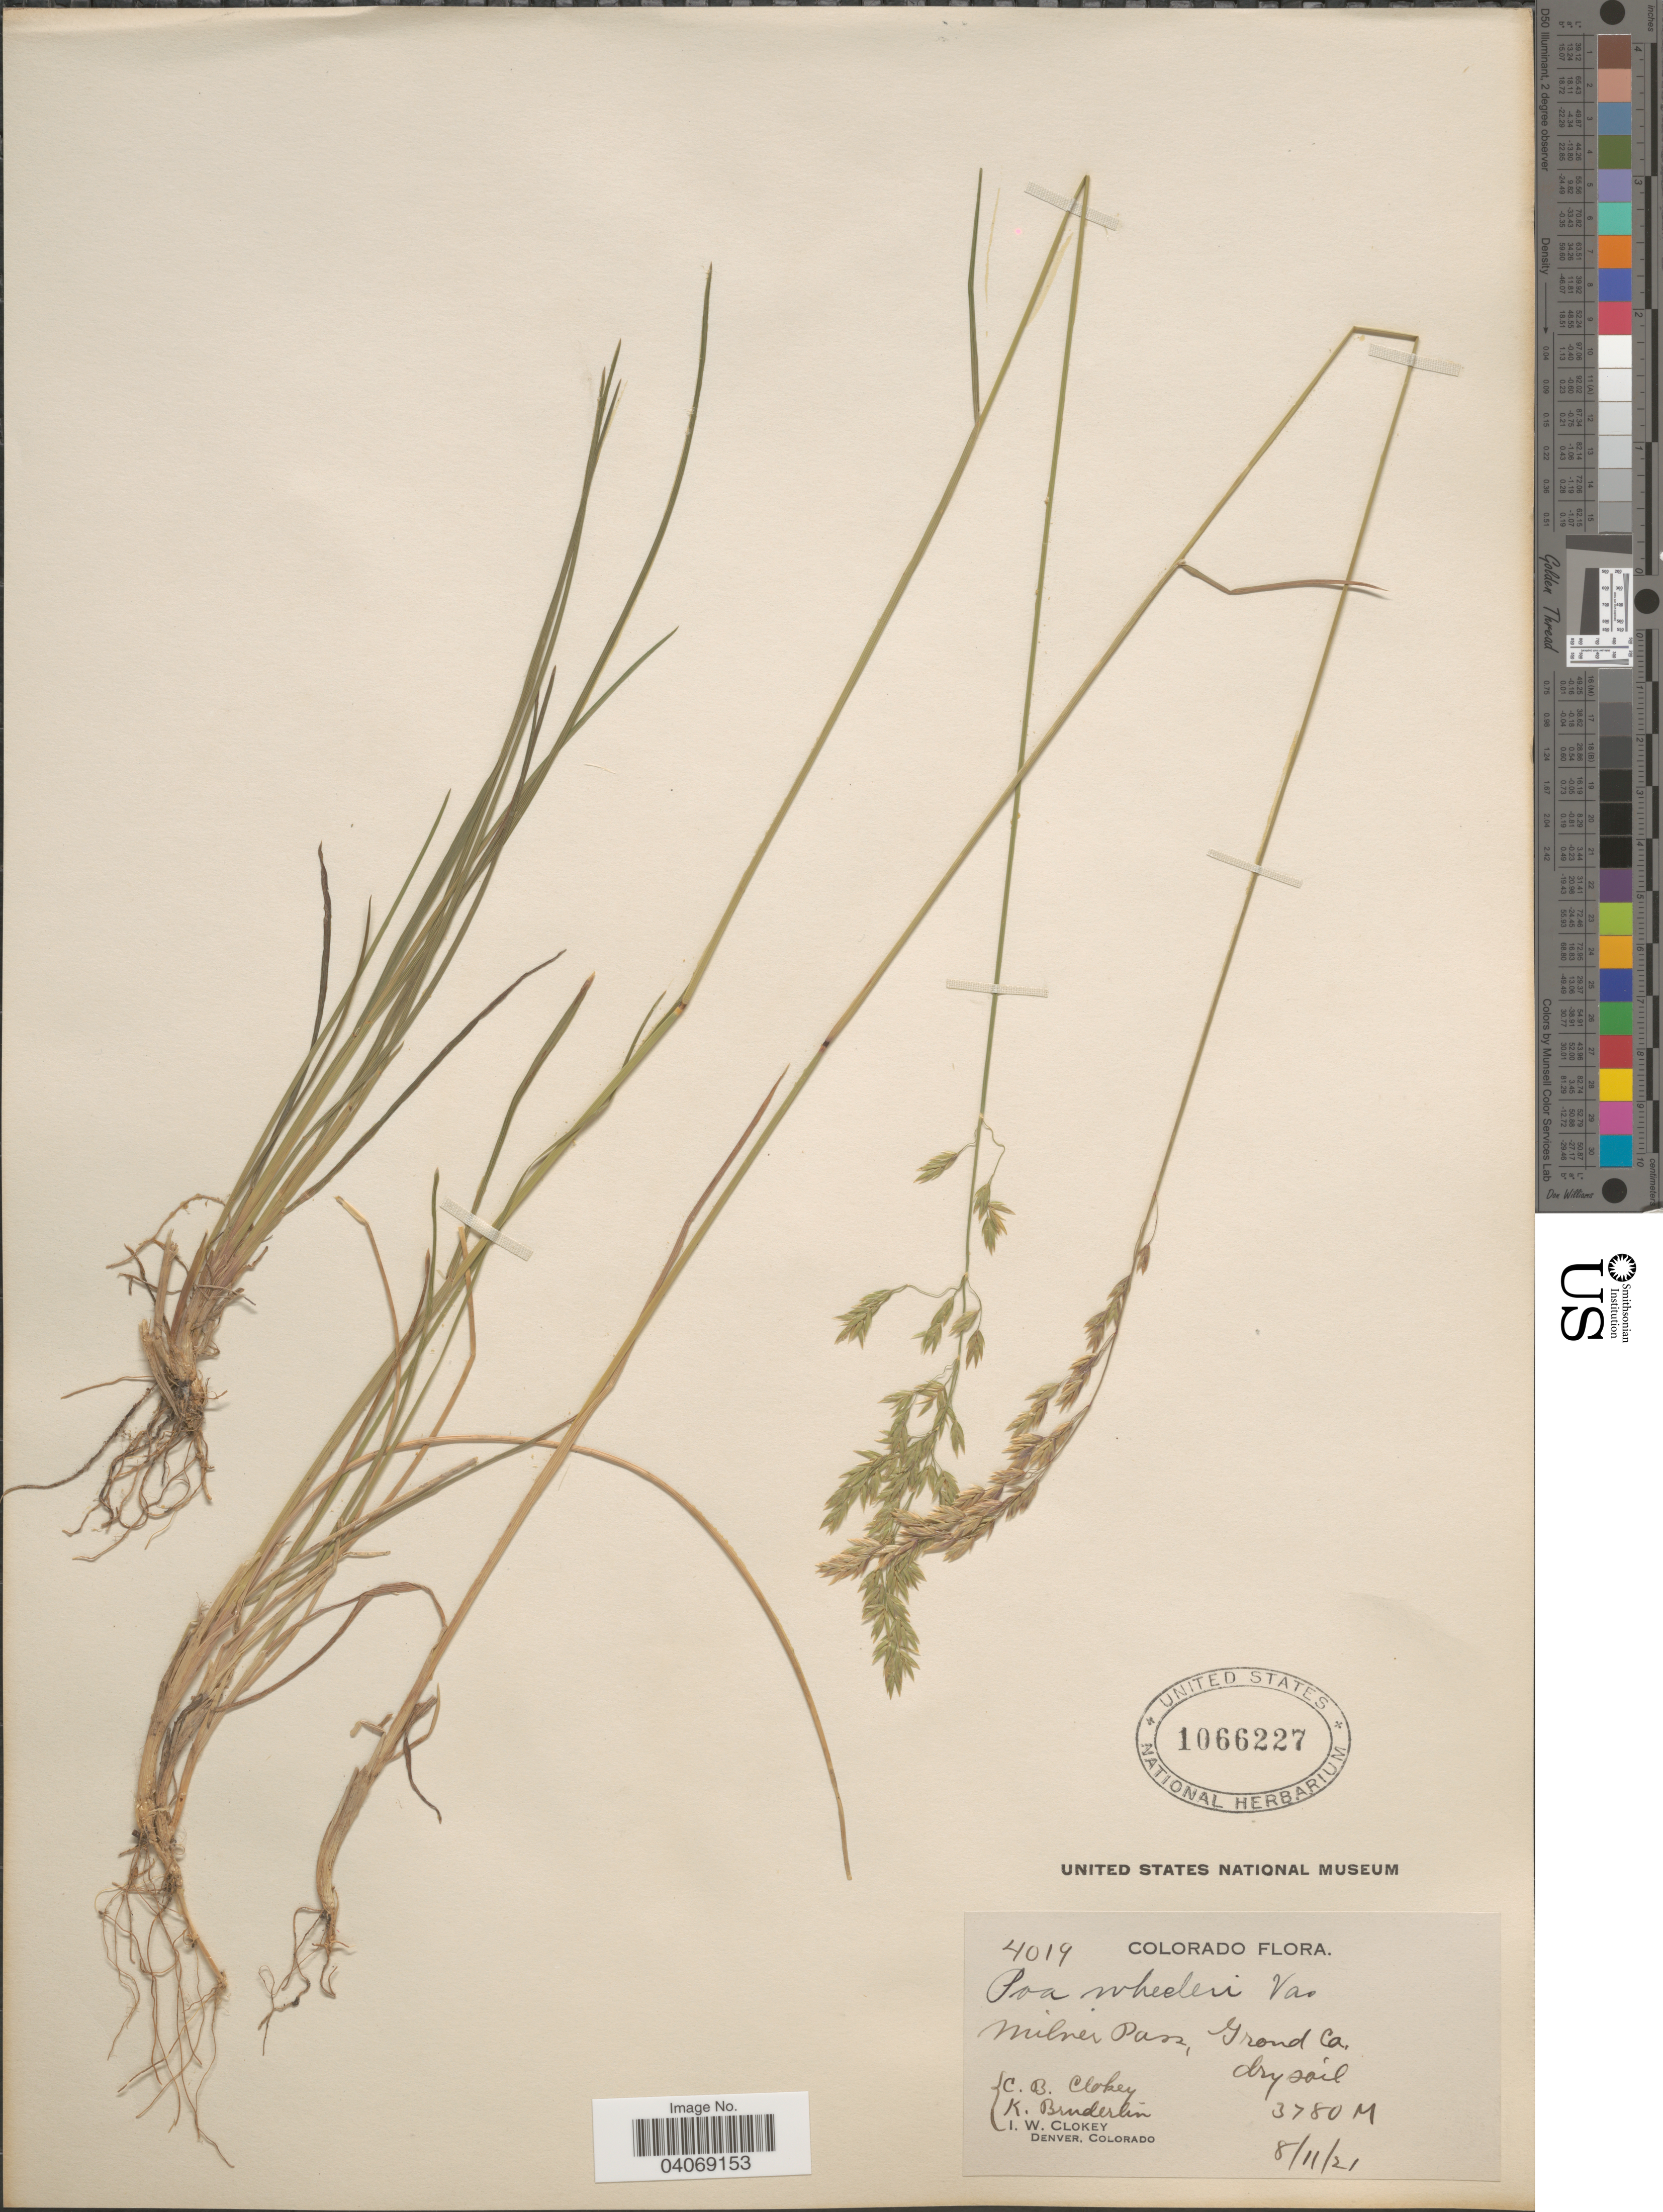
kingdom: Plantae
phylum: Tracheophyta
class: Liliopsida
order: Poales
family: Poaceae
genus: Poa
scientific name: Poa wheeleri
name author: Vasey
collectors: I. W. Clokey, C. Clokey & K. Bruderlin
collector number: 4019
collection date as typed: Transcribed d/m/y: 8/11/21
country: United States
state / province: Colorado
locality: Milner Pass, Grand Co.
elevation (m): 3780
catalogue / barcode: US 1066227